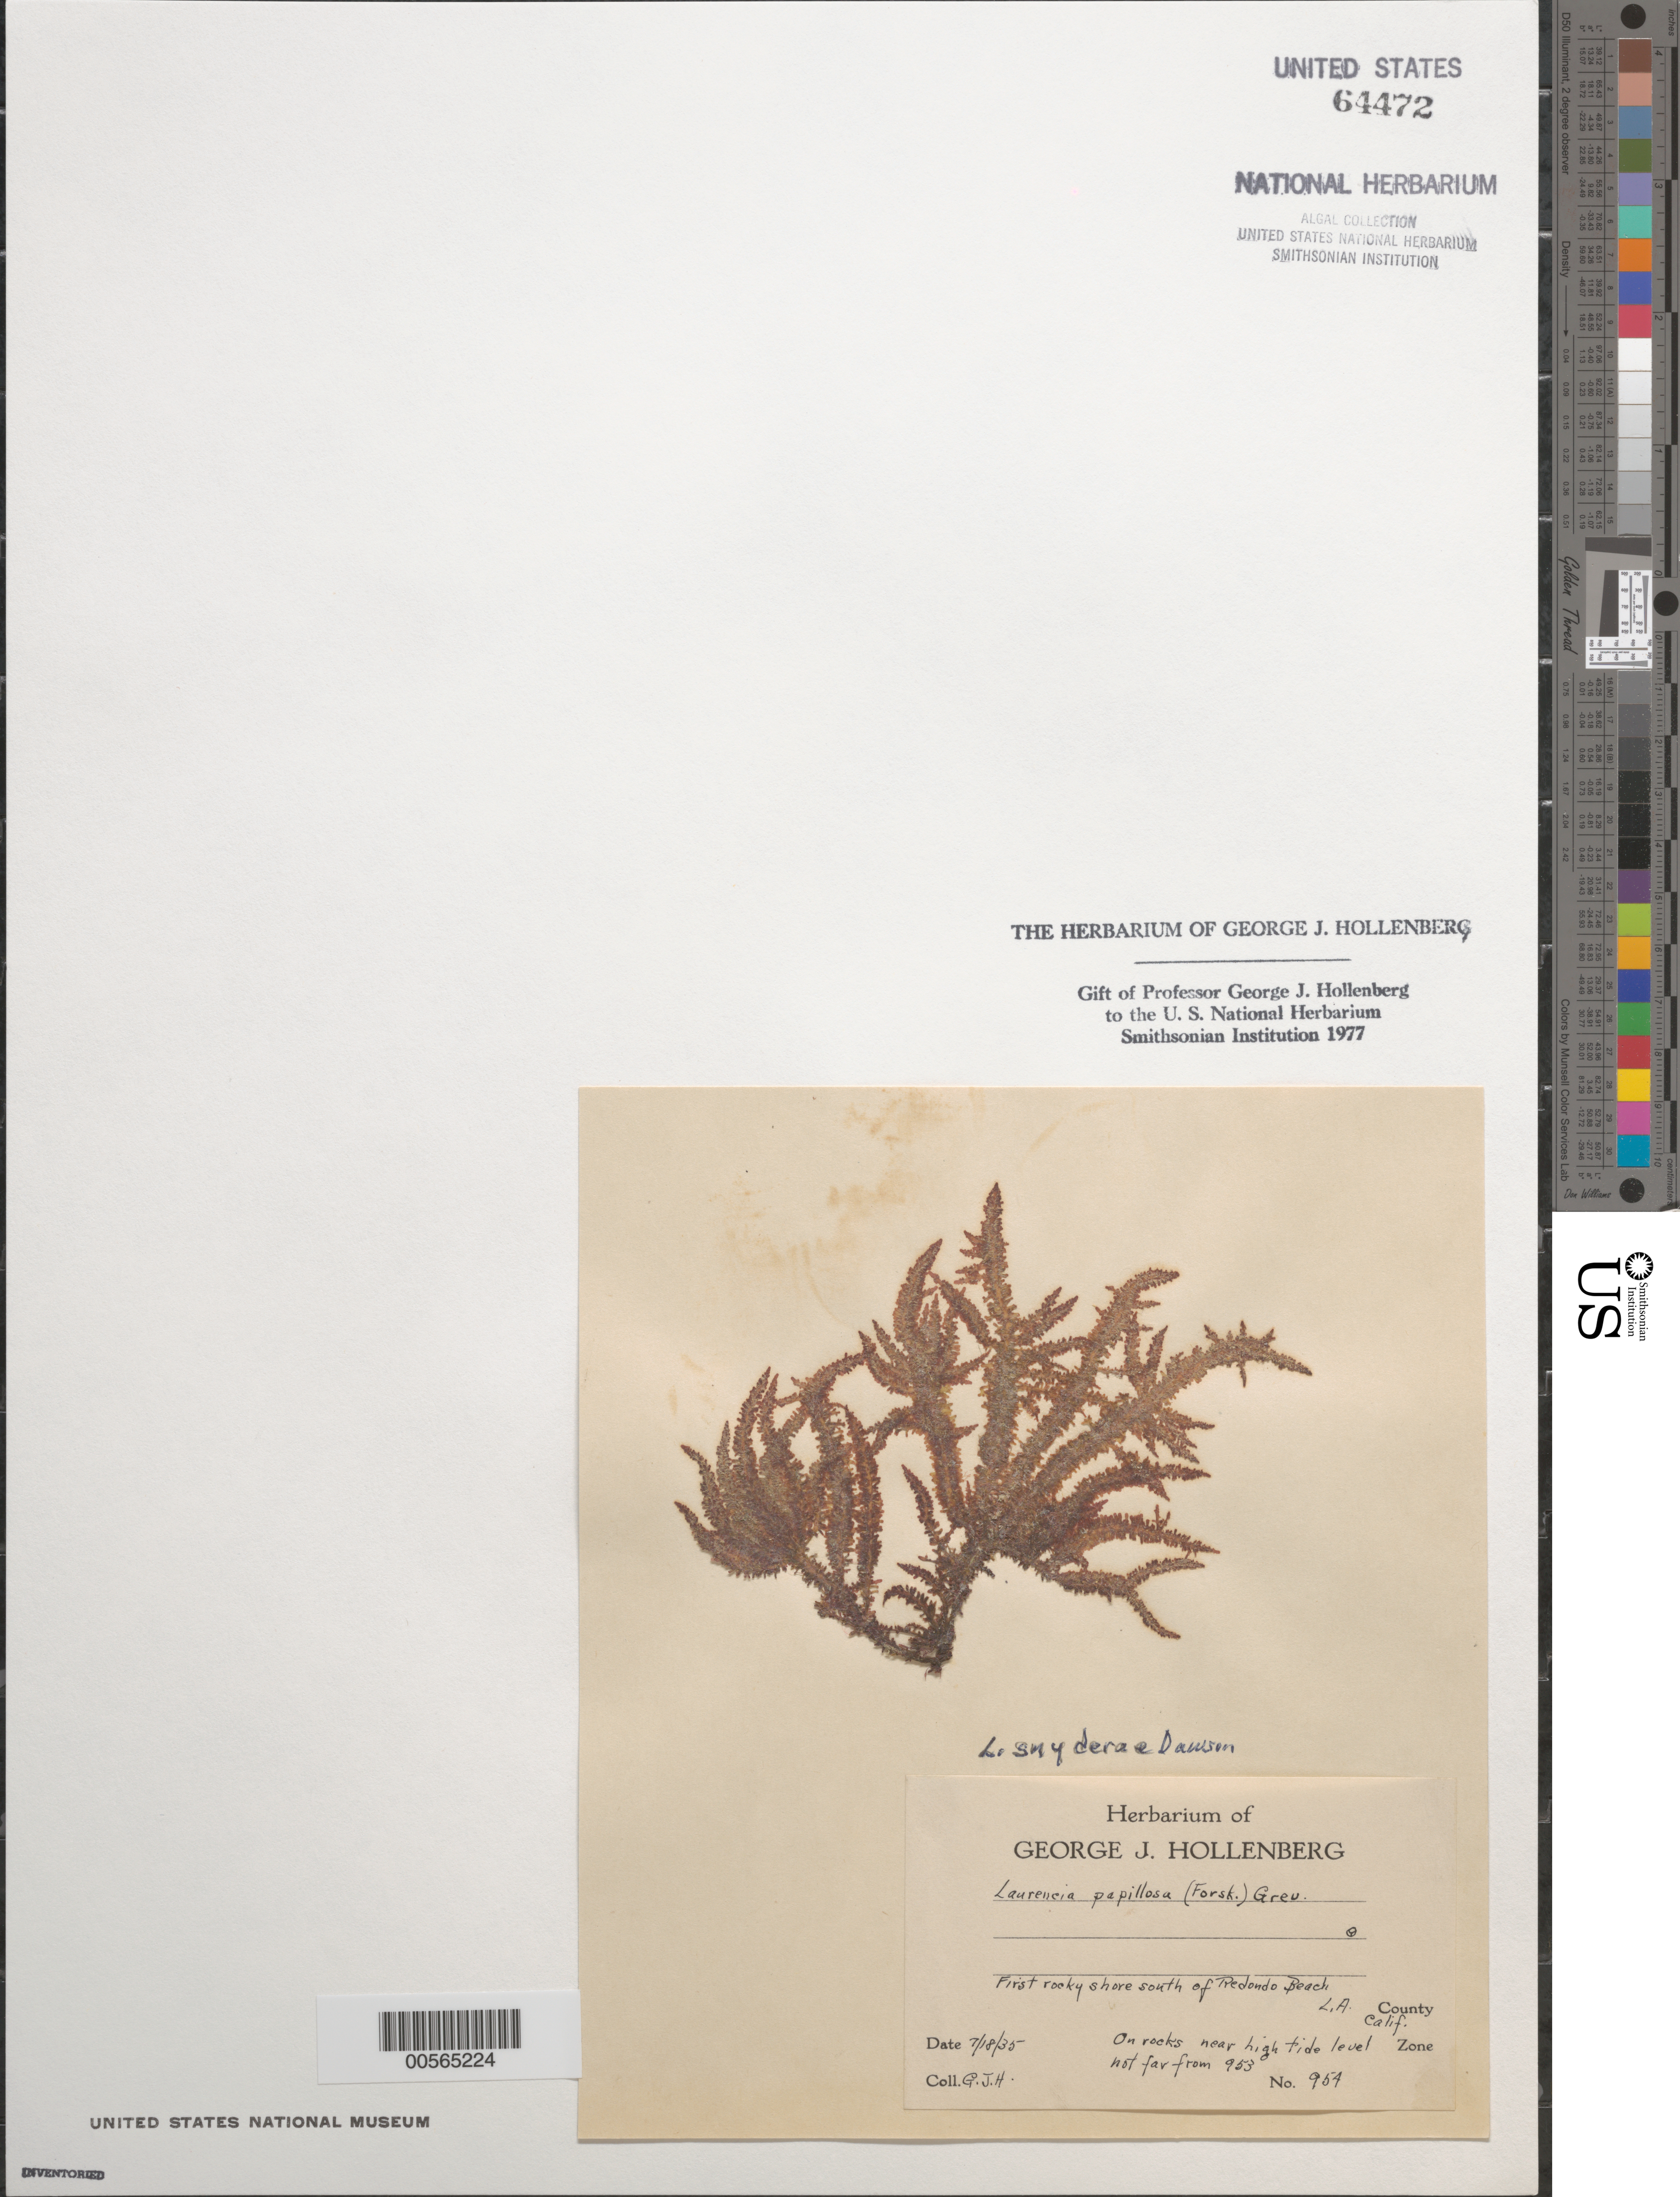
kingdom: Plantae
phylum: Rhodophyta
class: Florideophyceae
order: Ceramiales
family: Rhodomelaceae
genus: Laurencia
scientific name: Laurencia snyderae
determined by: Hollenberg, George J.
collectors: G. Hollenberg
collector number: GJH 954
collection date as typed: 18 Jul 1935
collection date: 1935-07-18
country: United States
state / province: California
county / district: Los Angeles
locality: First rocky shore south of Redondo Beach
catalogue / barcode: US 64472